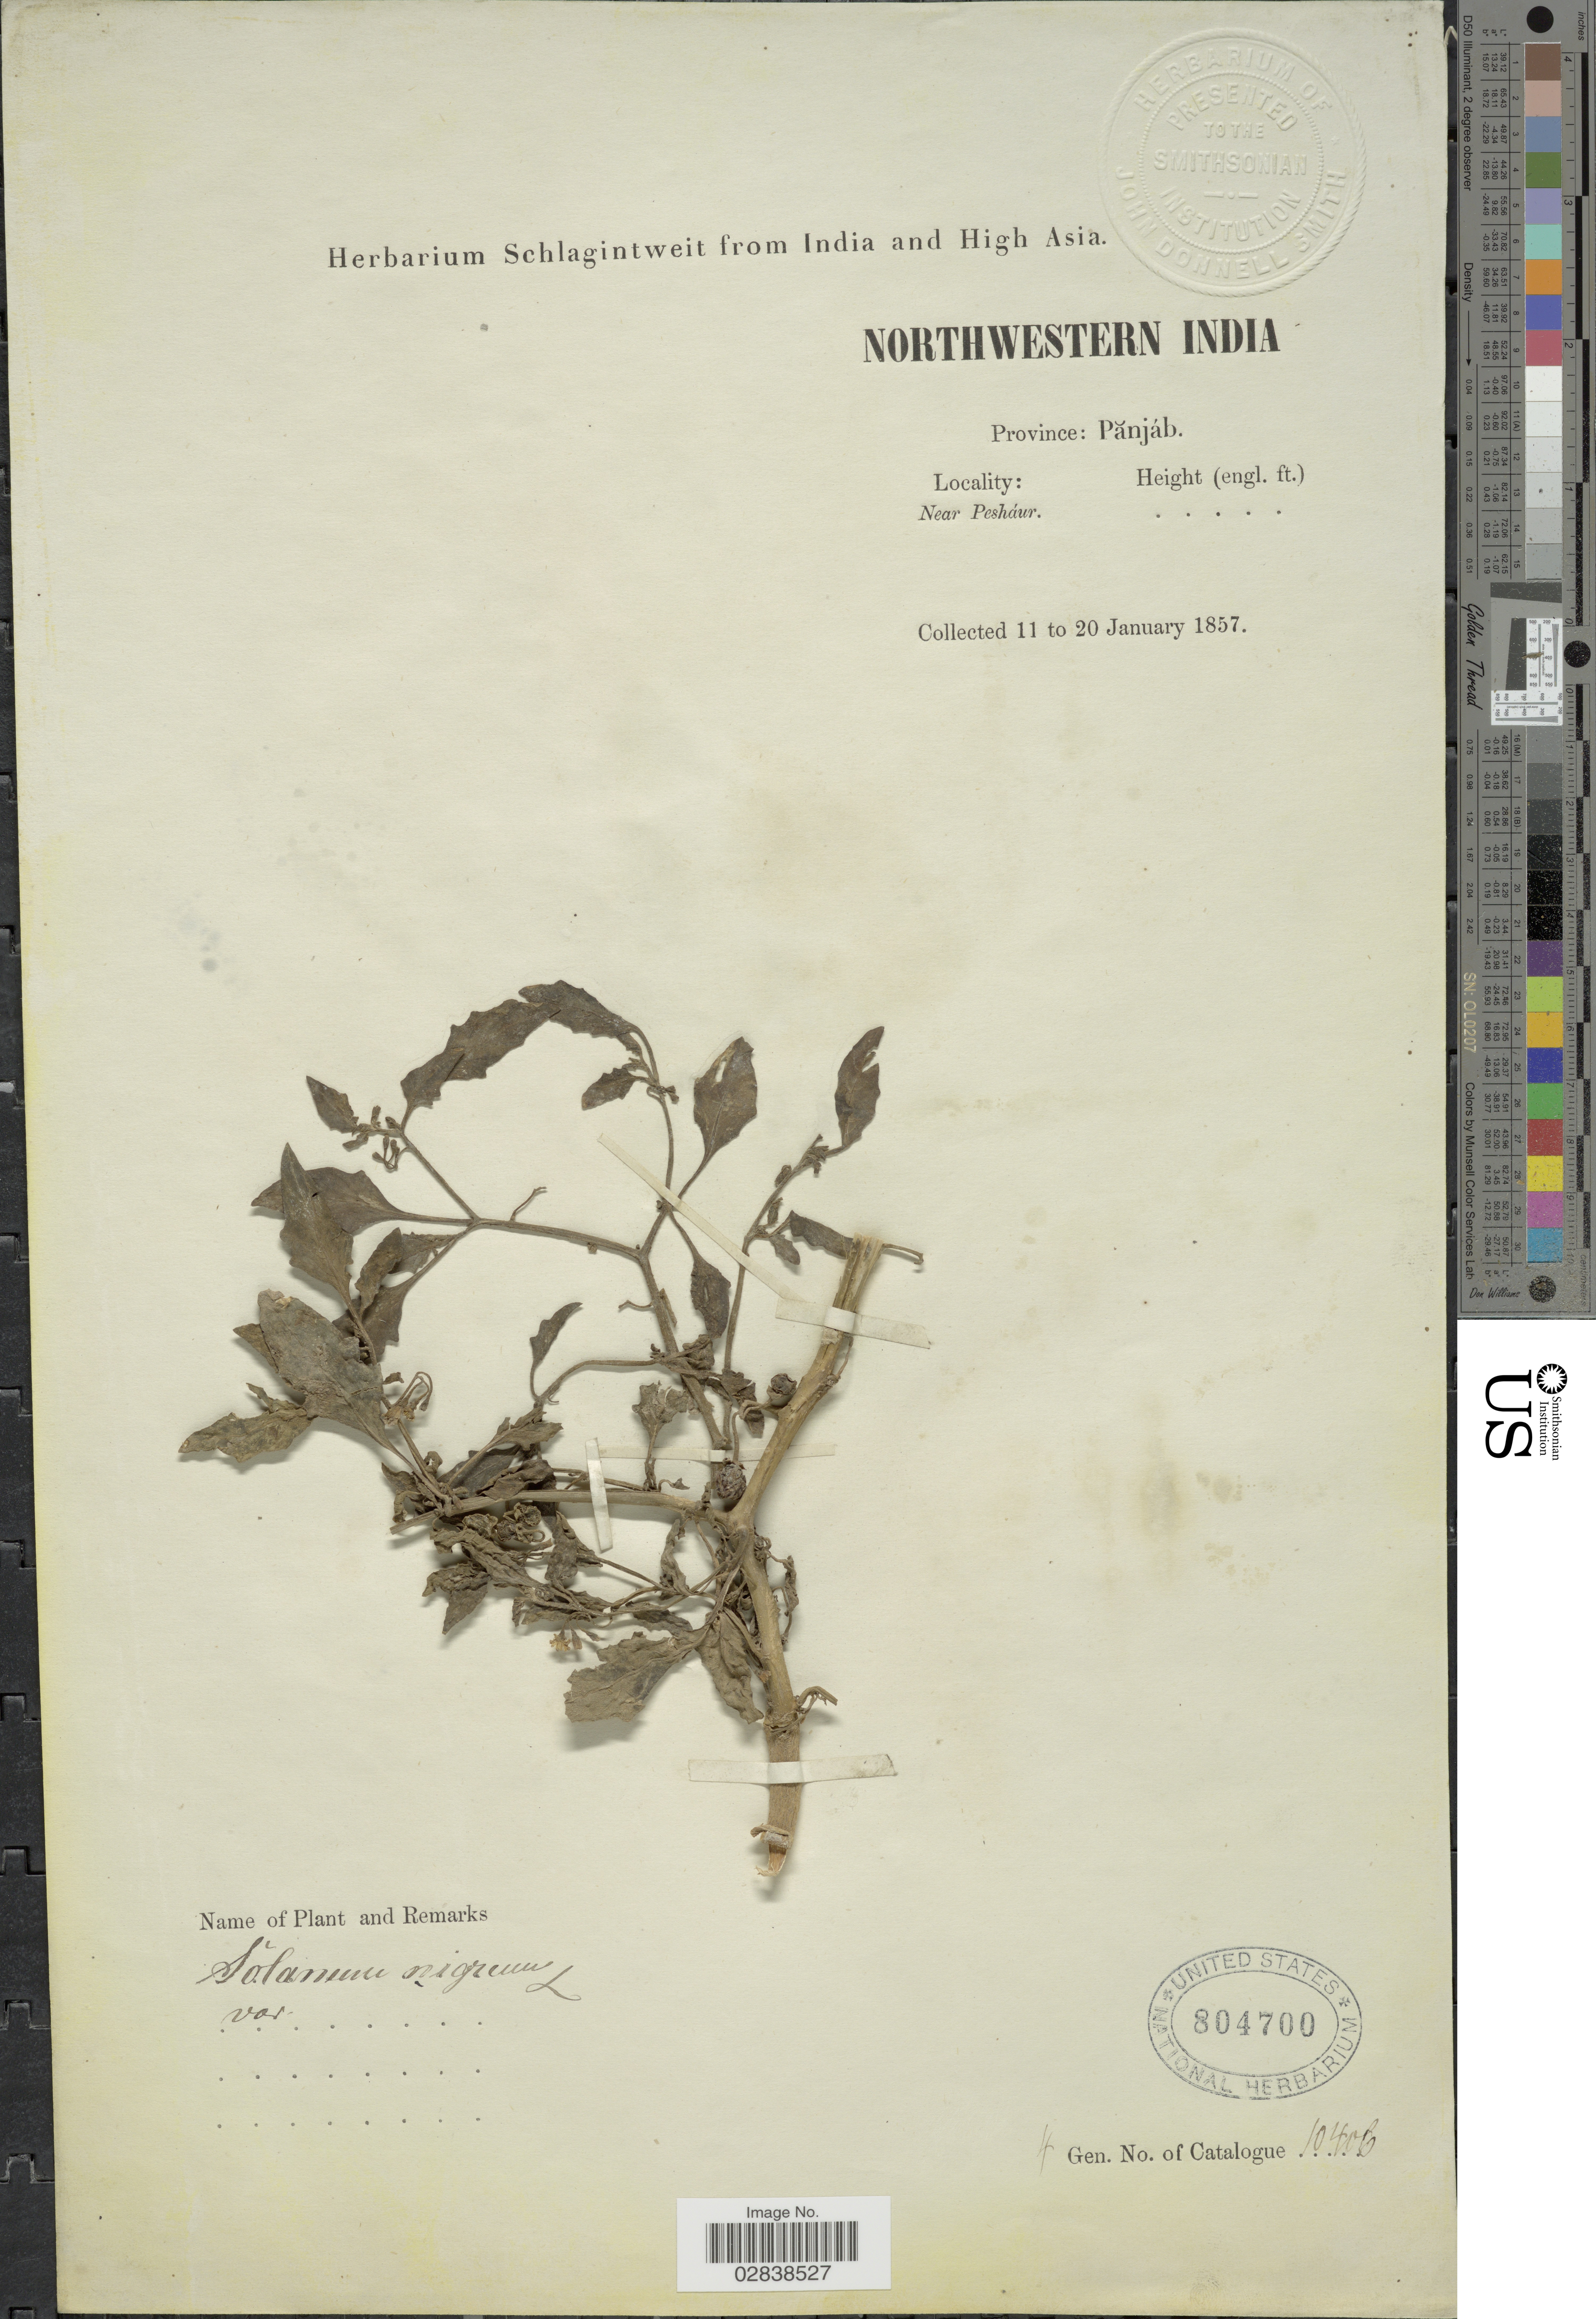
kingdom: Plantae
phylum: Tracheophyta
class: Magnoliopsida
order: Solanales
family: Solanaceae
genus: Solanum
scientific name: Solanum nigrum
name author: L.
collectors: ex herb. Schlagintweit from India and High Asia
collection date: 1857-01-11/1857-01-20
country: India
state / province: Punjab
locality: Northwestern India, Province: Panjáb, Near Pesháur.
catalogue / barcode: US 804700